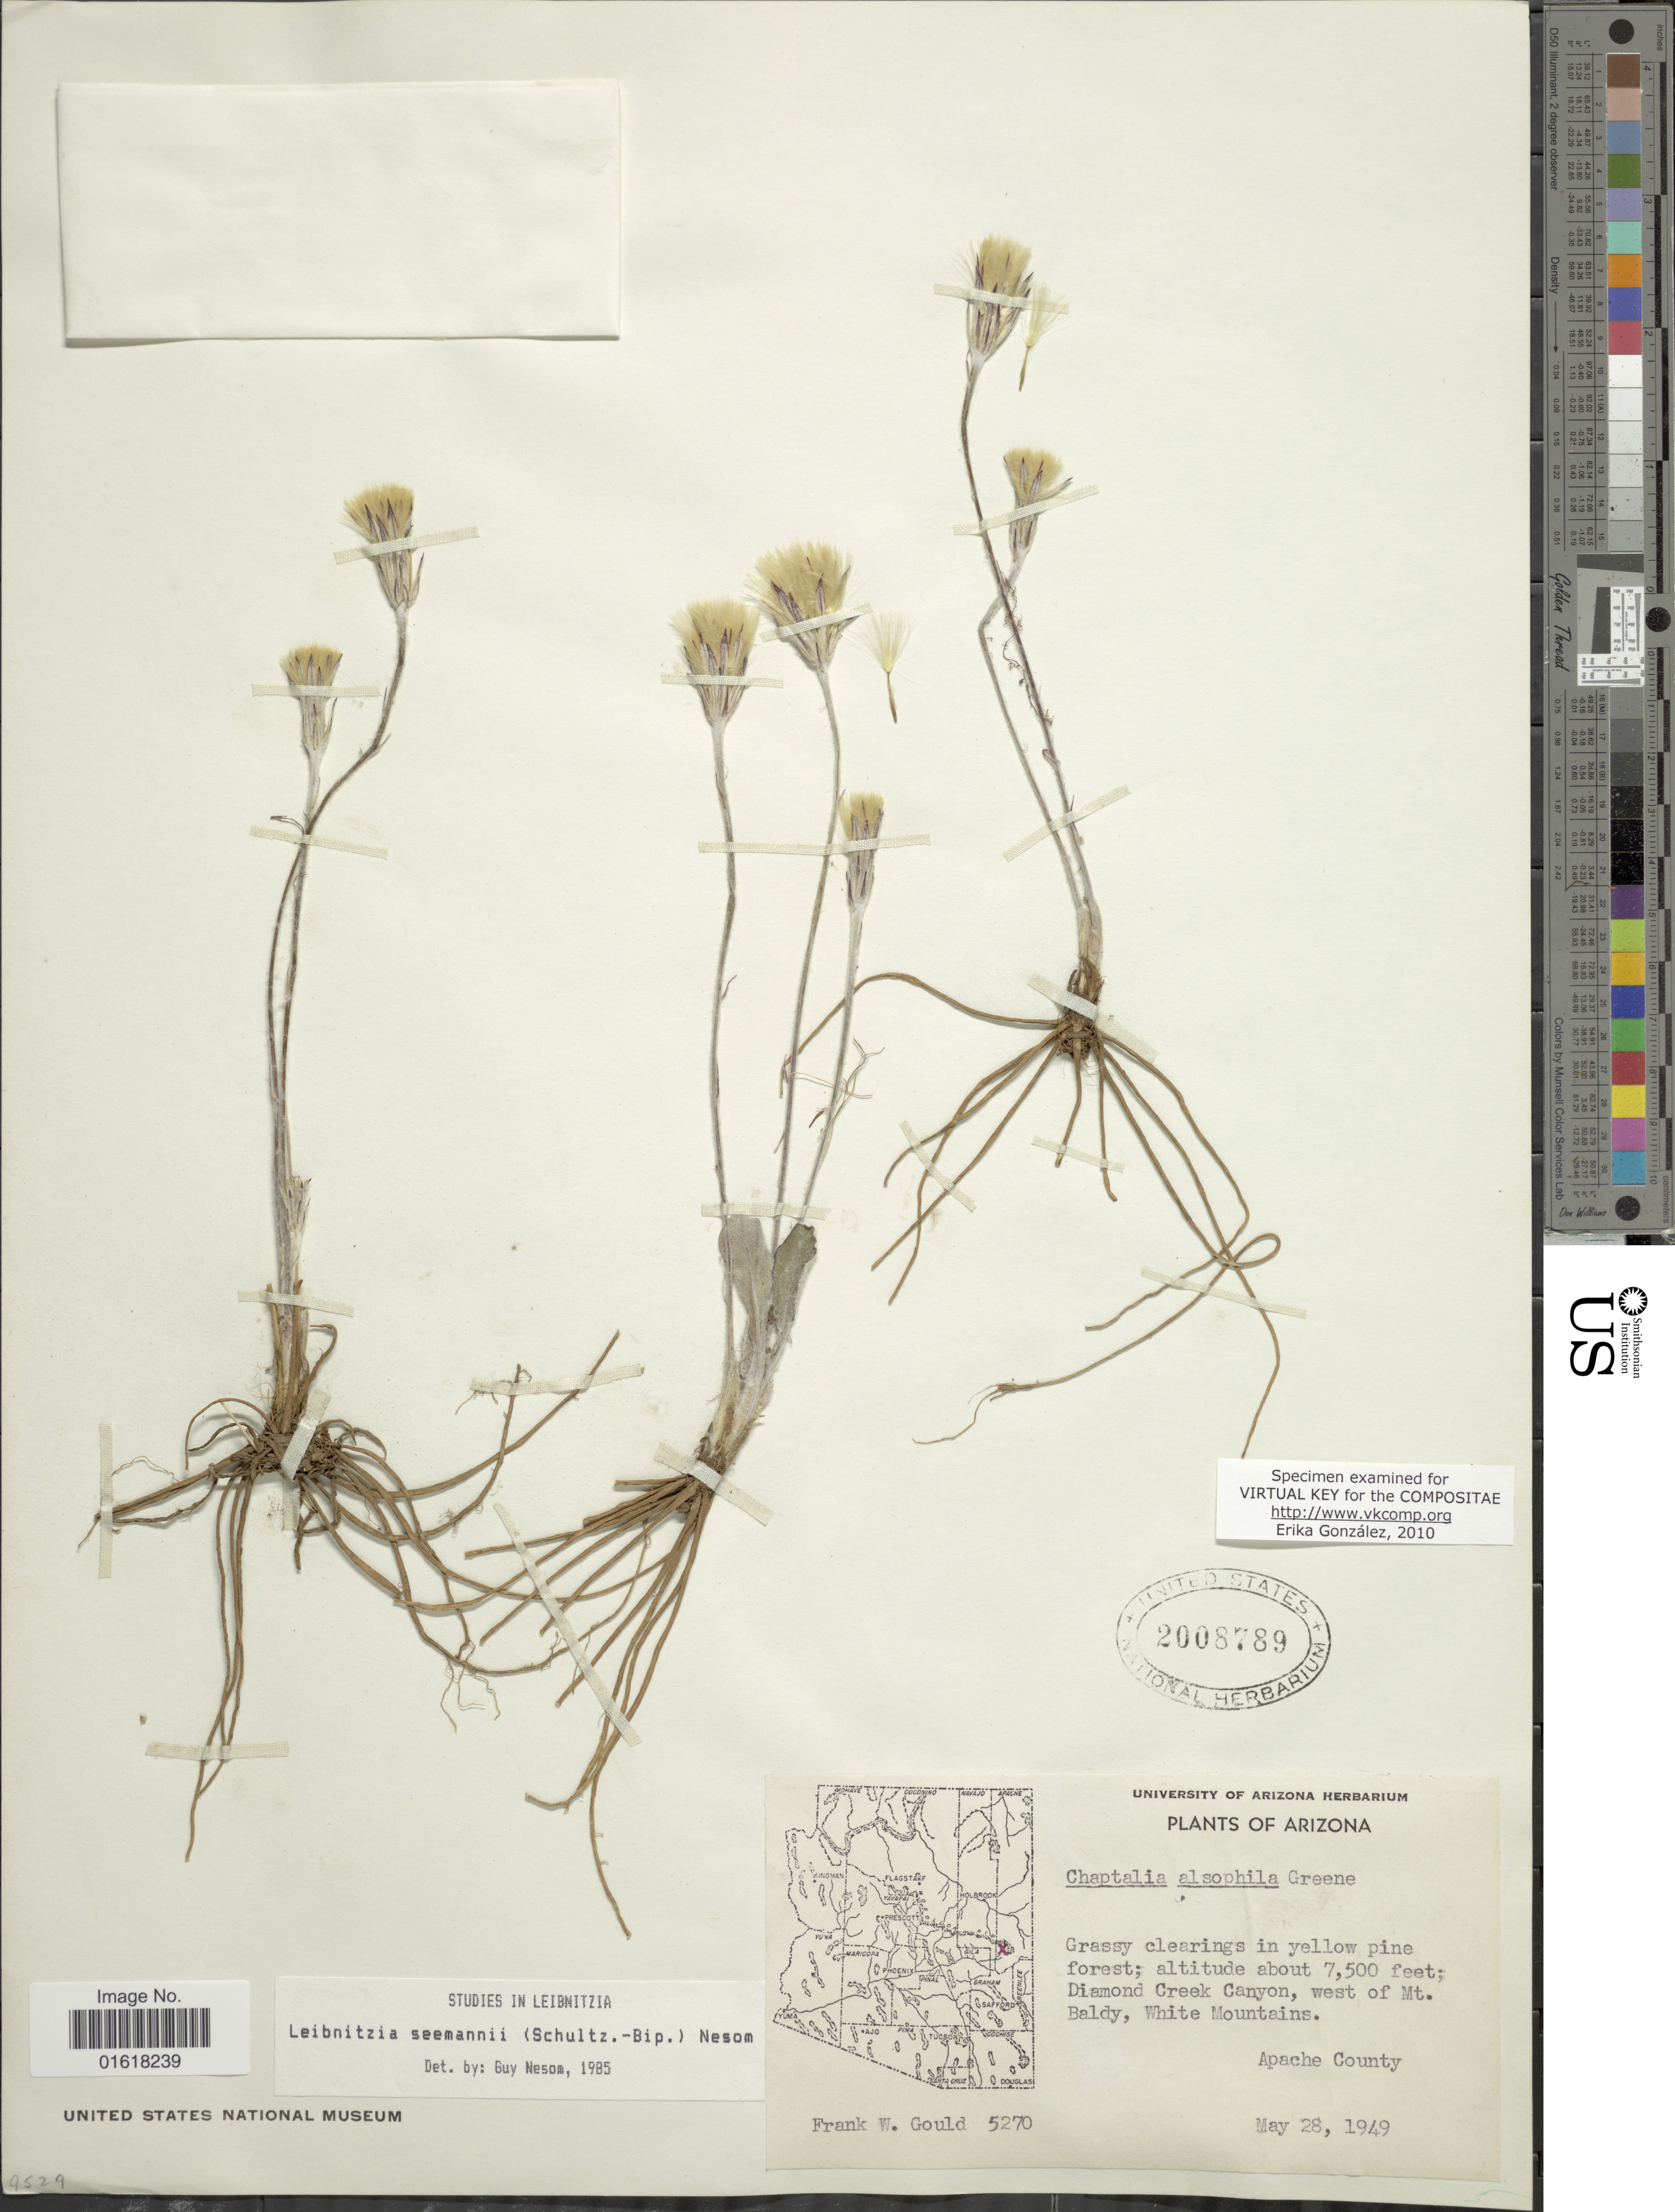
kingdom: Plantae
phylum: Tracheophyta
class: Magnoliopsida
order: Asterales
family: Asteraceae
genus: Leibnitzia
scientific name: Leibnitzia lyrata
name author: (Sch. Bip.) G.L. Nesom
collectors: F. W. Gould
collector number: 5270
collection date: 1949-05-28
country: United States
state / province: Arizona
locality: Diamond Creek Canyon, west of Mt. Baldy, White Mountains. Apache County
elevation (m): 2286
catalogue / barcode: US 2008789